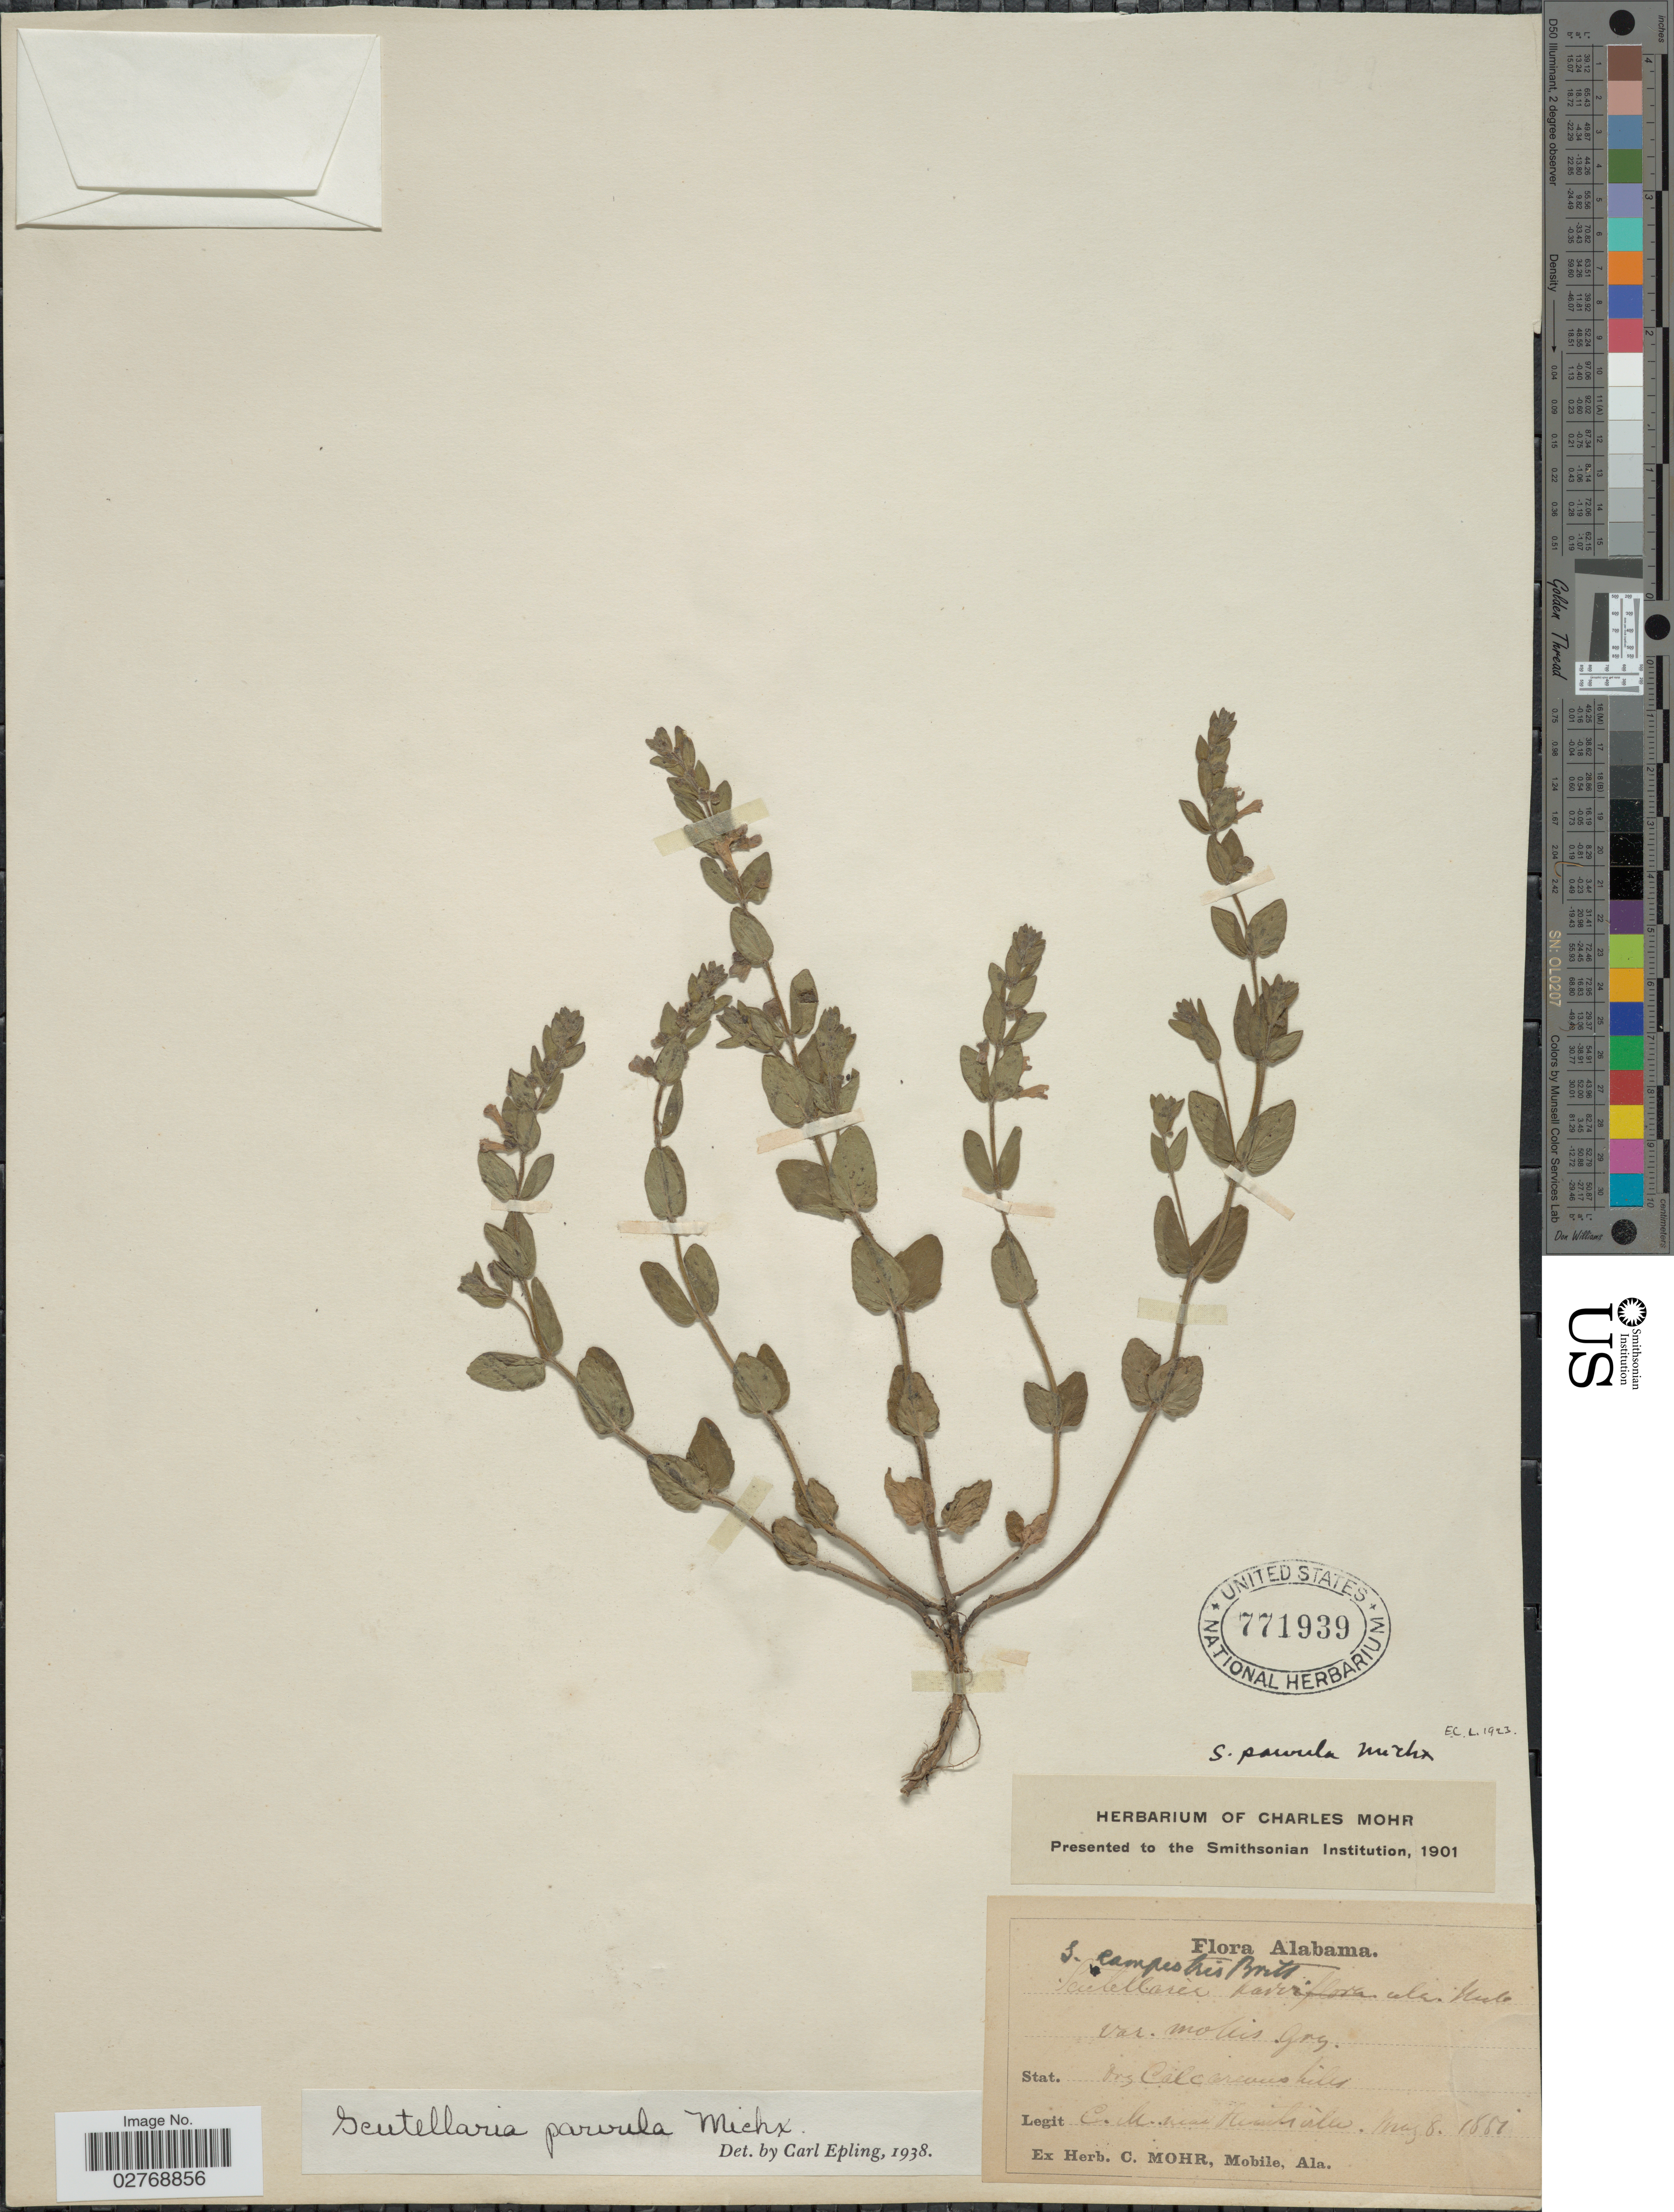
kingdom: Plantae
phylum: Tracheophyta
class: Magnoliopsida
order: Lamiales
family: Lamiaceae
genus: Scutellaria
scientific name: Scutellaria parvula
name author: Michx.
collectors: C. T. Mohr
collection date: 1881-05-08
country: United States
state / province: Alabama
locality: Huntsville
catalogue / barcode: US 771939